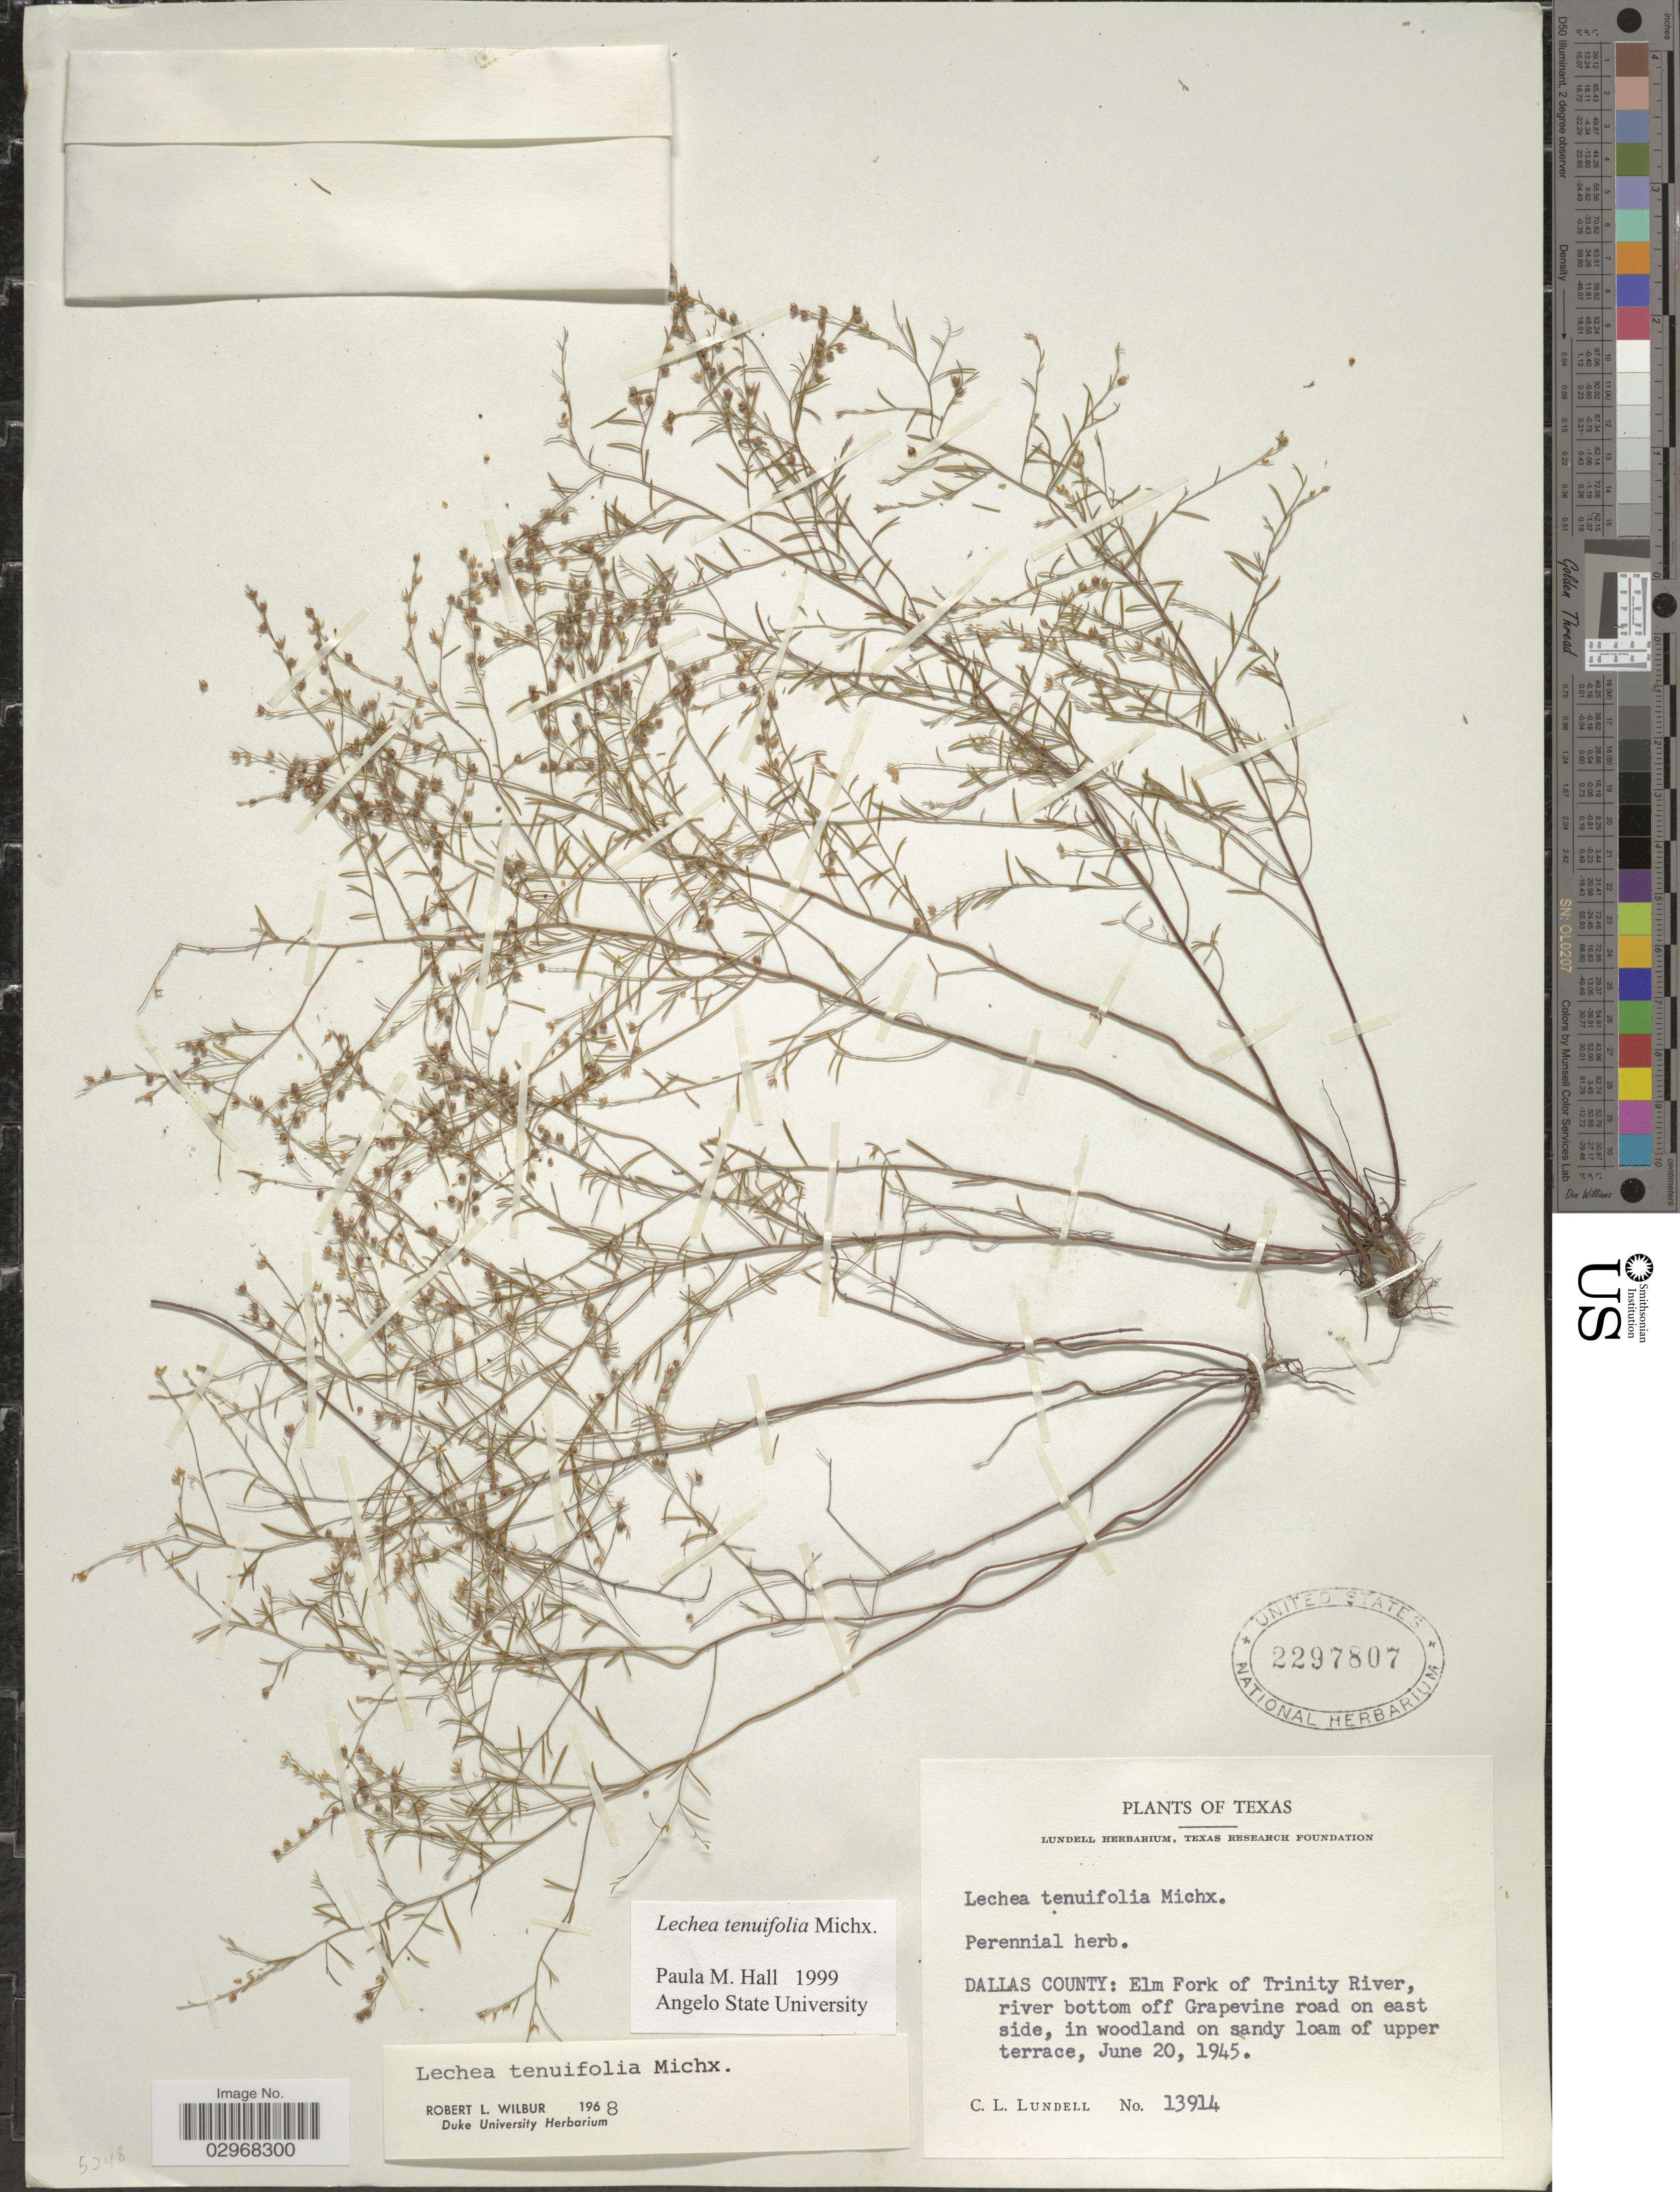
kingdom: Plantae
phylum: Tracheophyta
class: Magnoliopsida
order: Malvales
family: Cistaceae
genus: Lechea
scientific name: Lechea tenuifolia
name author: Michx.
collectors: C. L. Lundell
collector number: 13914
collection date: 1945-06-20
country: United States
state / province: Texas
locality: Dallas County: Elm Fork of Trinity River, river bottom off Grapevine road on east side, in woodland on sandy loam of upper terrace.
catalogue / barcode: US 2297807